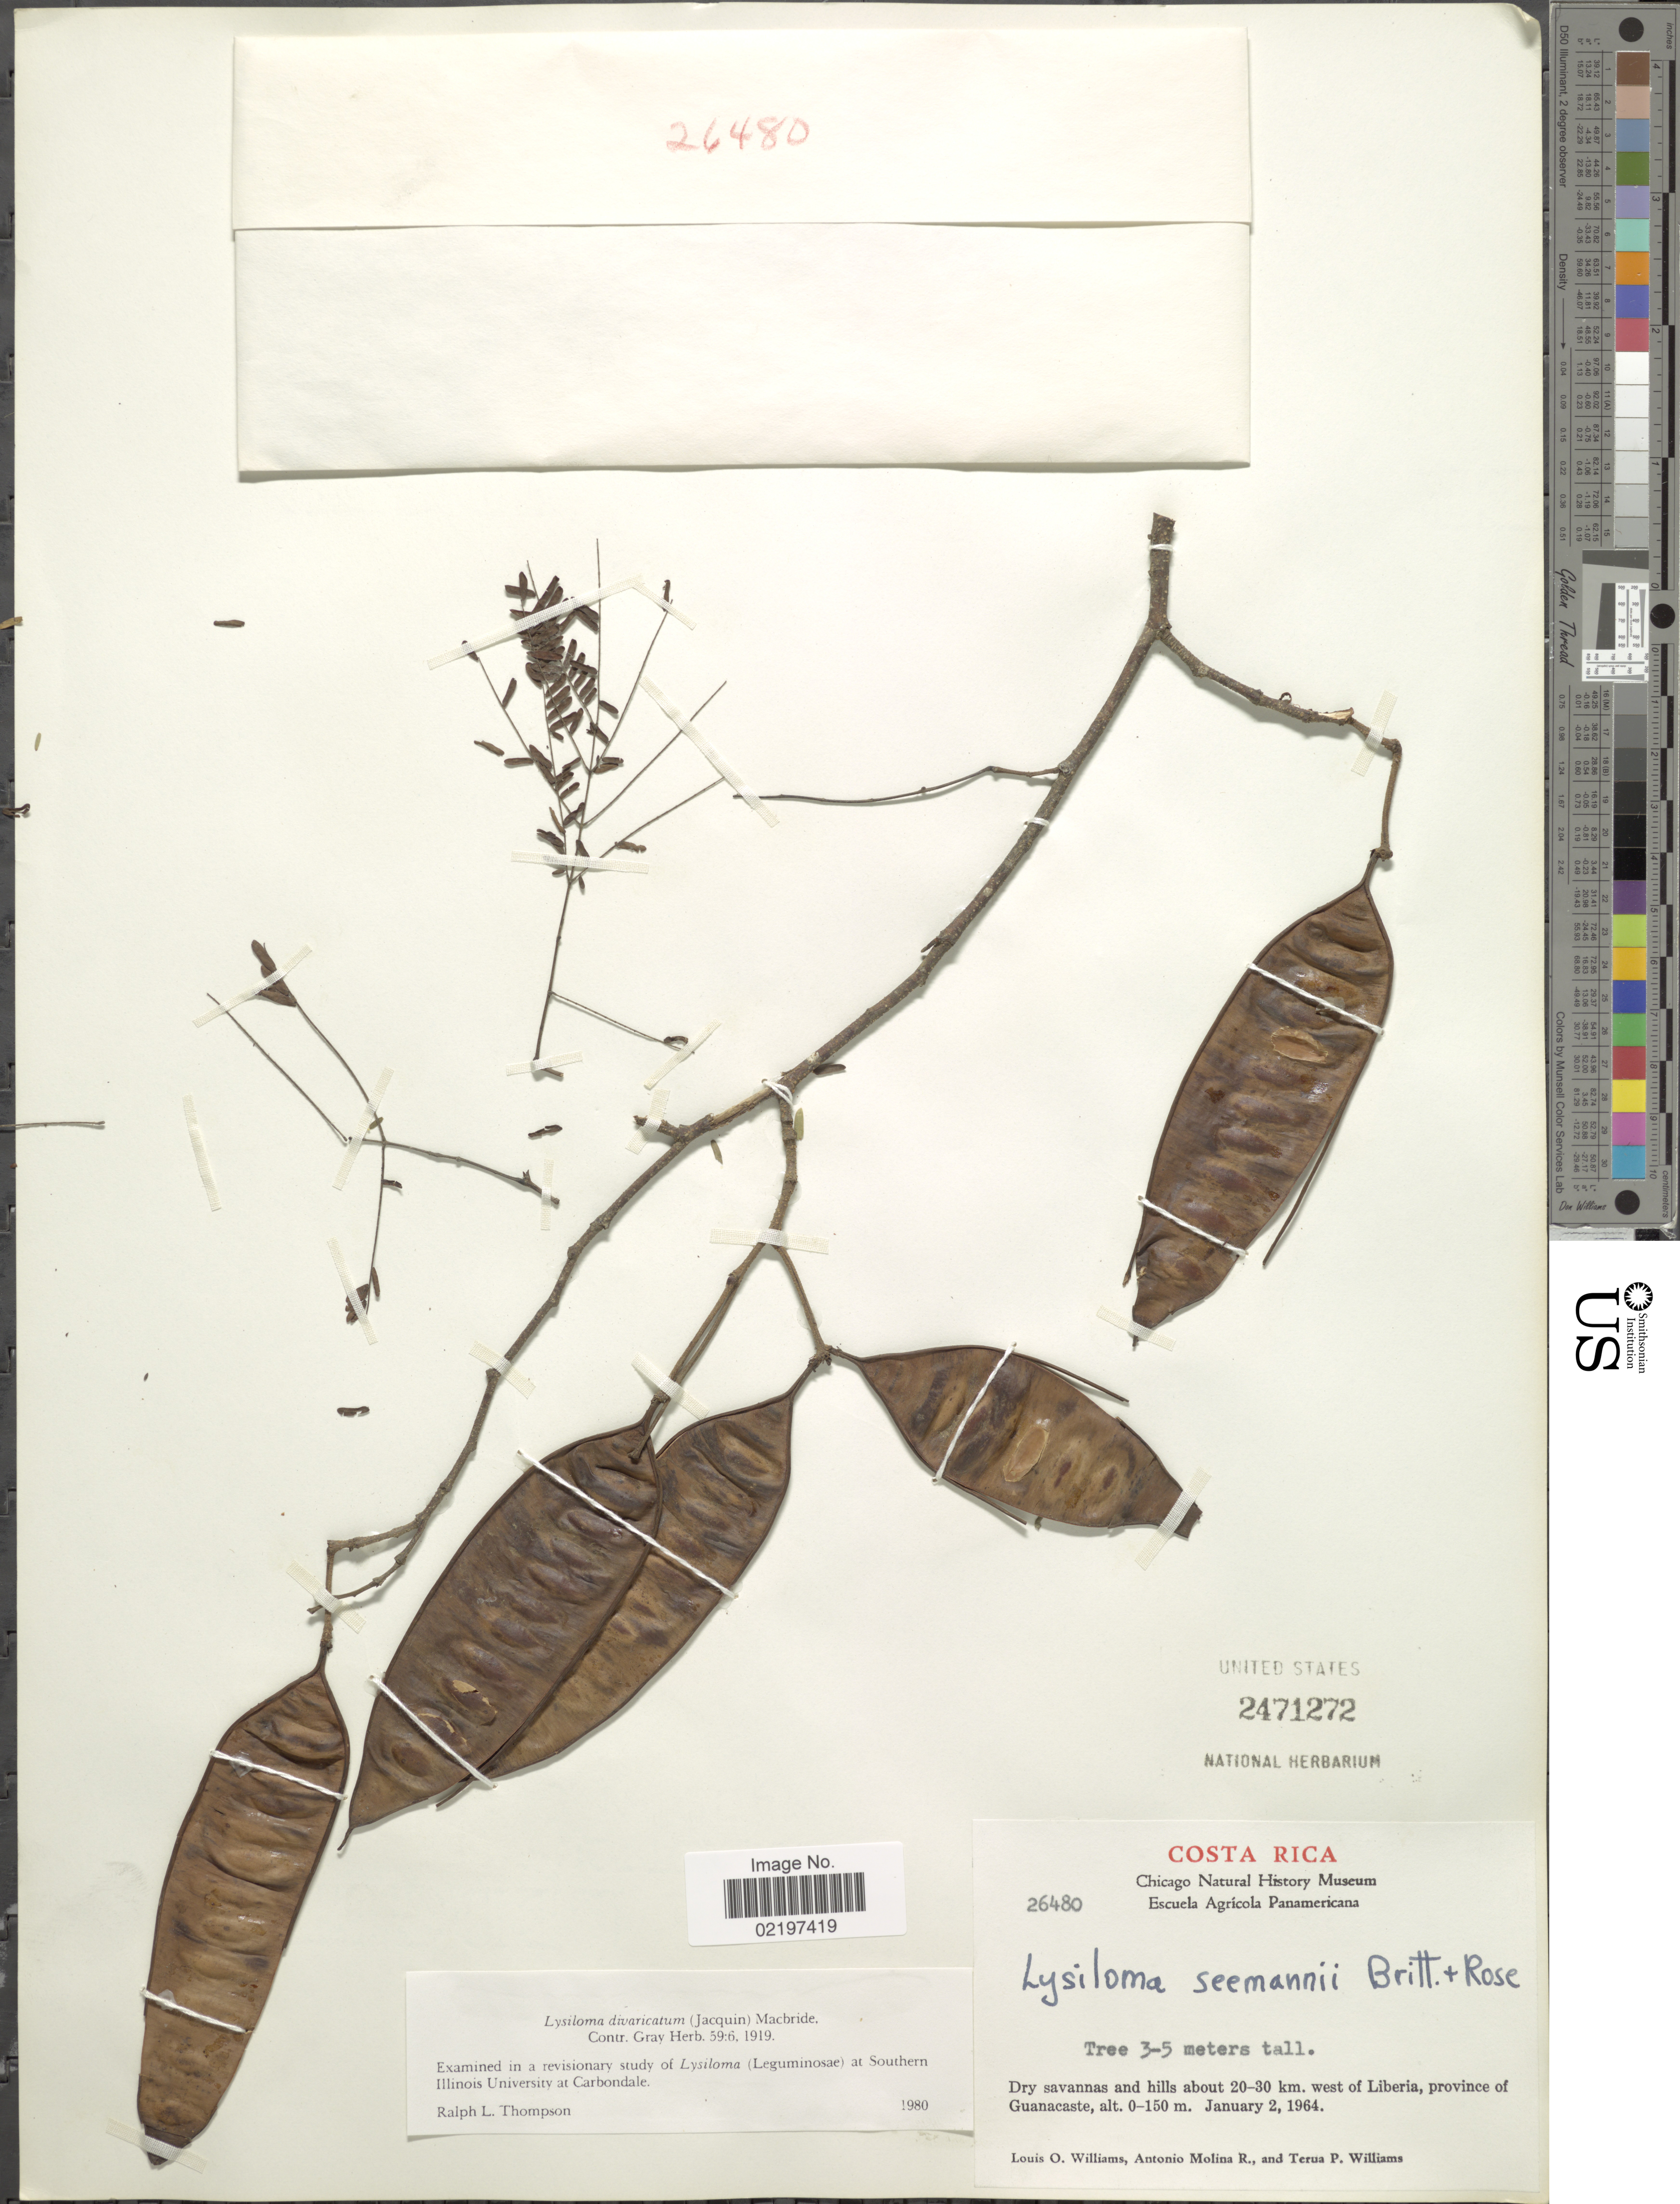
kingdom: Plantae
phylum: Tracheophyta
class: Magnoliopsida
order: Fabales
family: Fabaceae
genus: Lysiloma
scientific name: Lysiloma divaricatum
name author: (Jacq.) J.F. Macbr.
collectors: L. O. Williams, A. Molina R. & T. P. Williams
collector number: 26480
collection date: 1964-01-02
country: Costa Rica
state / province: Guanacaste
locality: Dry savannas and hills about 20-30 km. west of Liberia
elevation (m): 0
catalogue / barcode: US 2471272